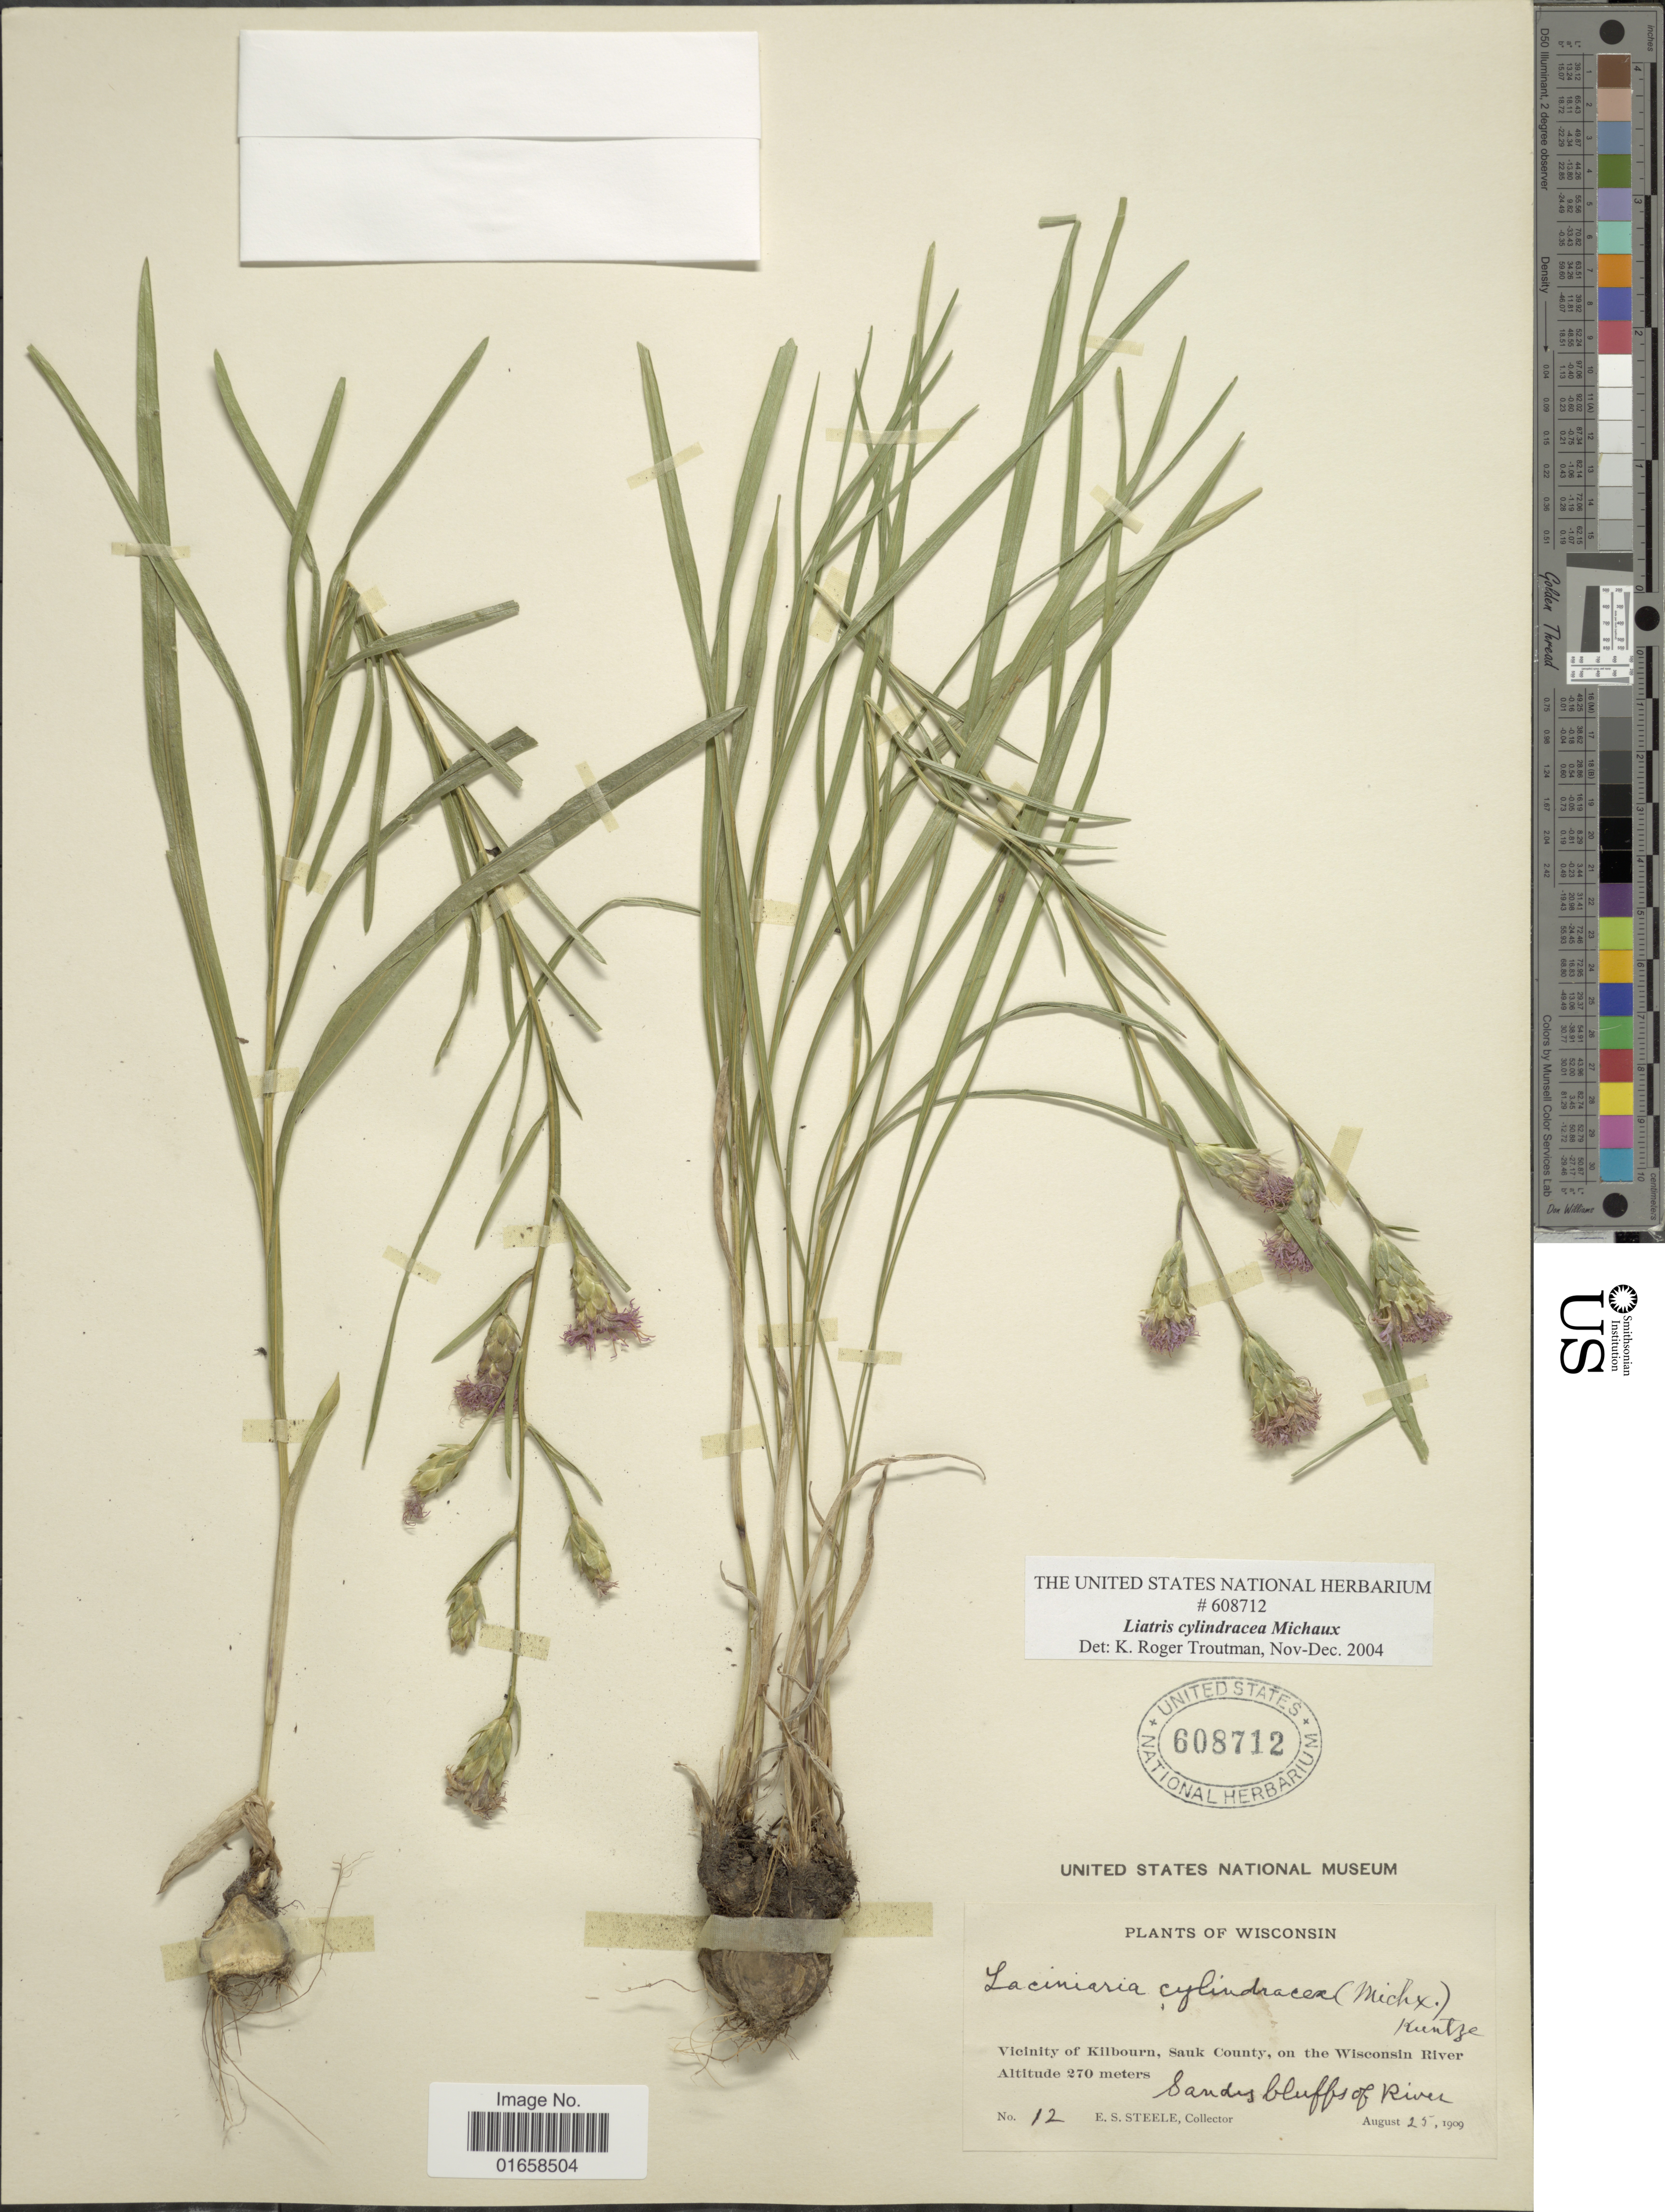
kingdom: Plantae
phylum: Tracheophyta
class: Magnoliopsida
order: Asterales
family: Asteraceae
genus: Liatris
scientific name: Liatris cylindracea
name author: Michaux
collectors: E. Steele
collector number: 12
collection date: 1909-08-25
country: United States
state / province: Wisconsin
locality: Vicinity of Kilbourn, Sauk County, On the Wisconsin River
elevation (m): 270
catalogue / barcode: US 608712